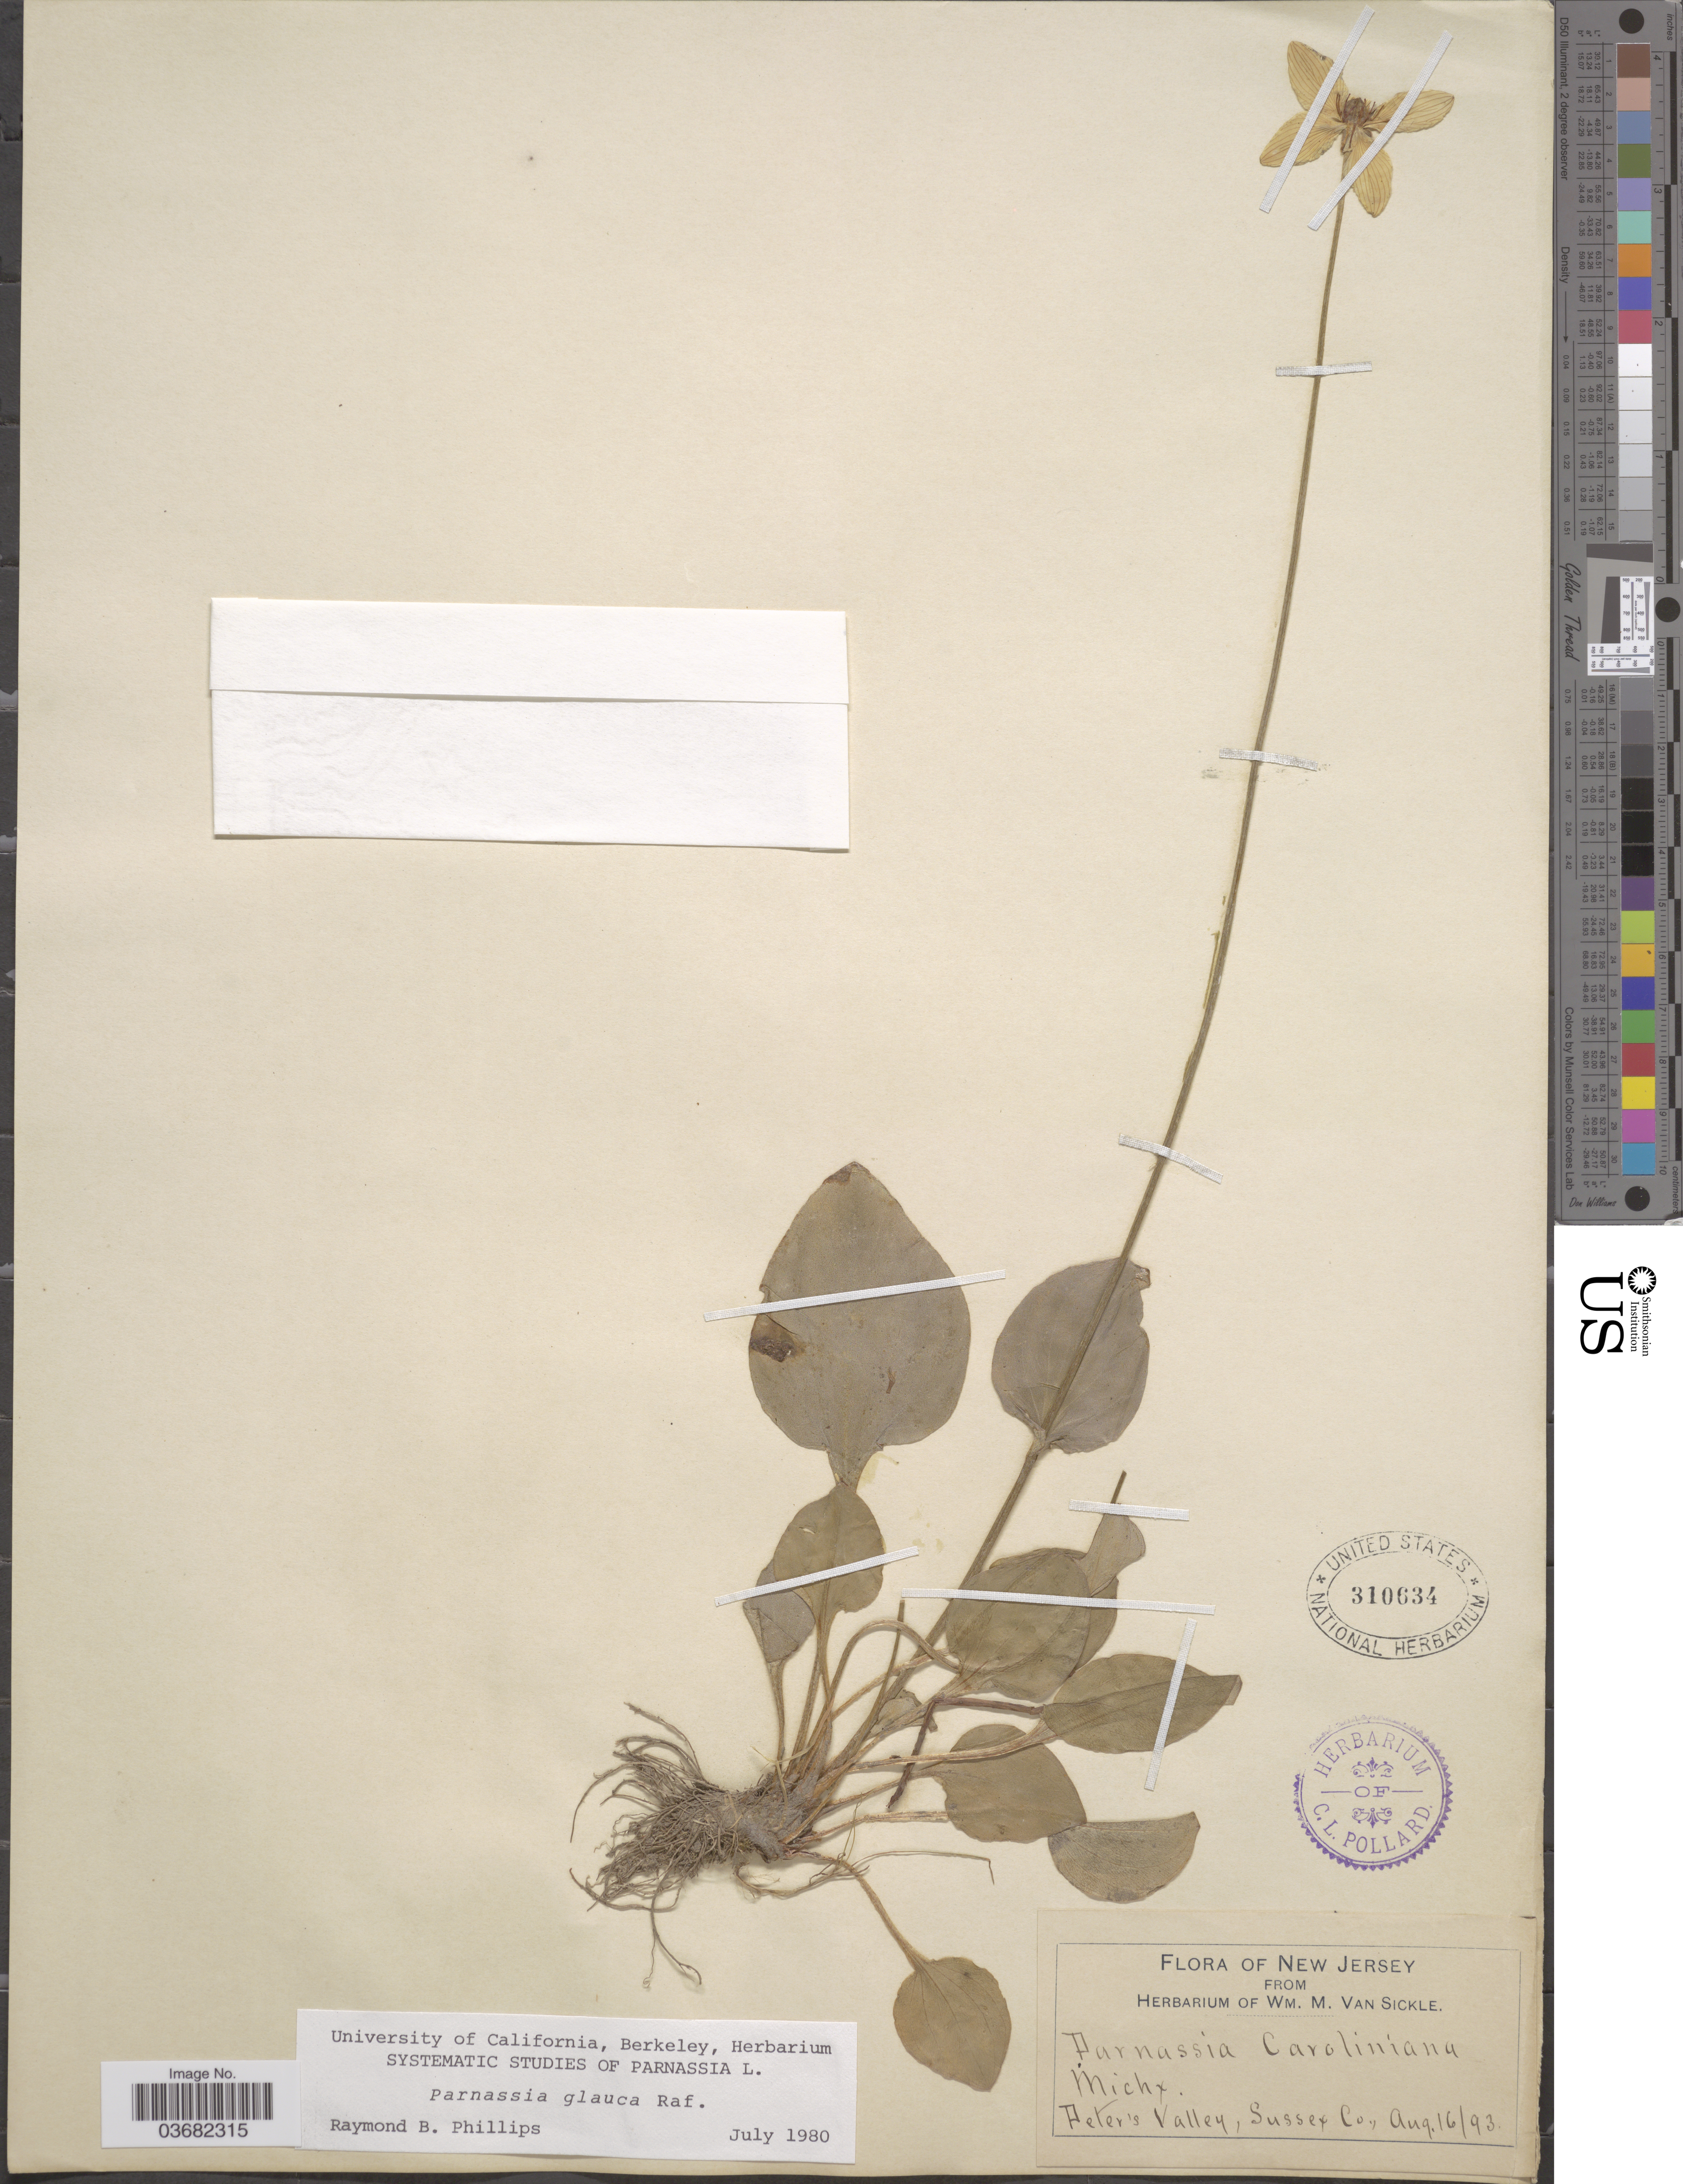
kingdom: Plantae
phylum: Tracheophyta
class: Magnoliopsida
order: Celastrales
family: Parnassiaceae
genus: Parnassia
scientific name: Parnassia glauca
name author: Raf.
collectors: ex herb. Wm. M. Van Sickle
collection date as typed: Transcribed d/m/y: 16/8/93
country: United States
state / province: New Jersey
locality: Peter's Valley, Sussex Co.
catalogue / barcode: US 310634